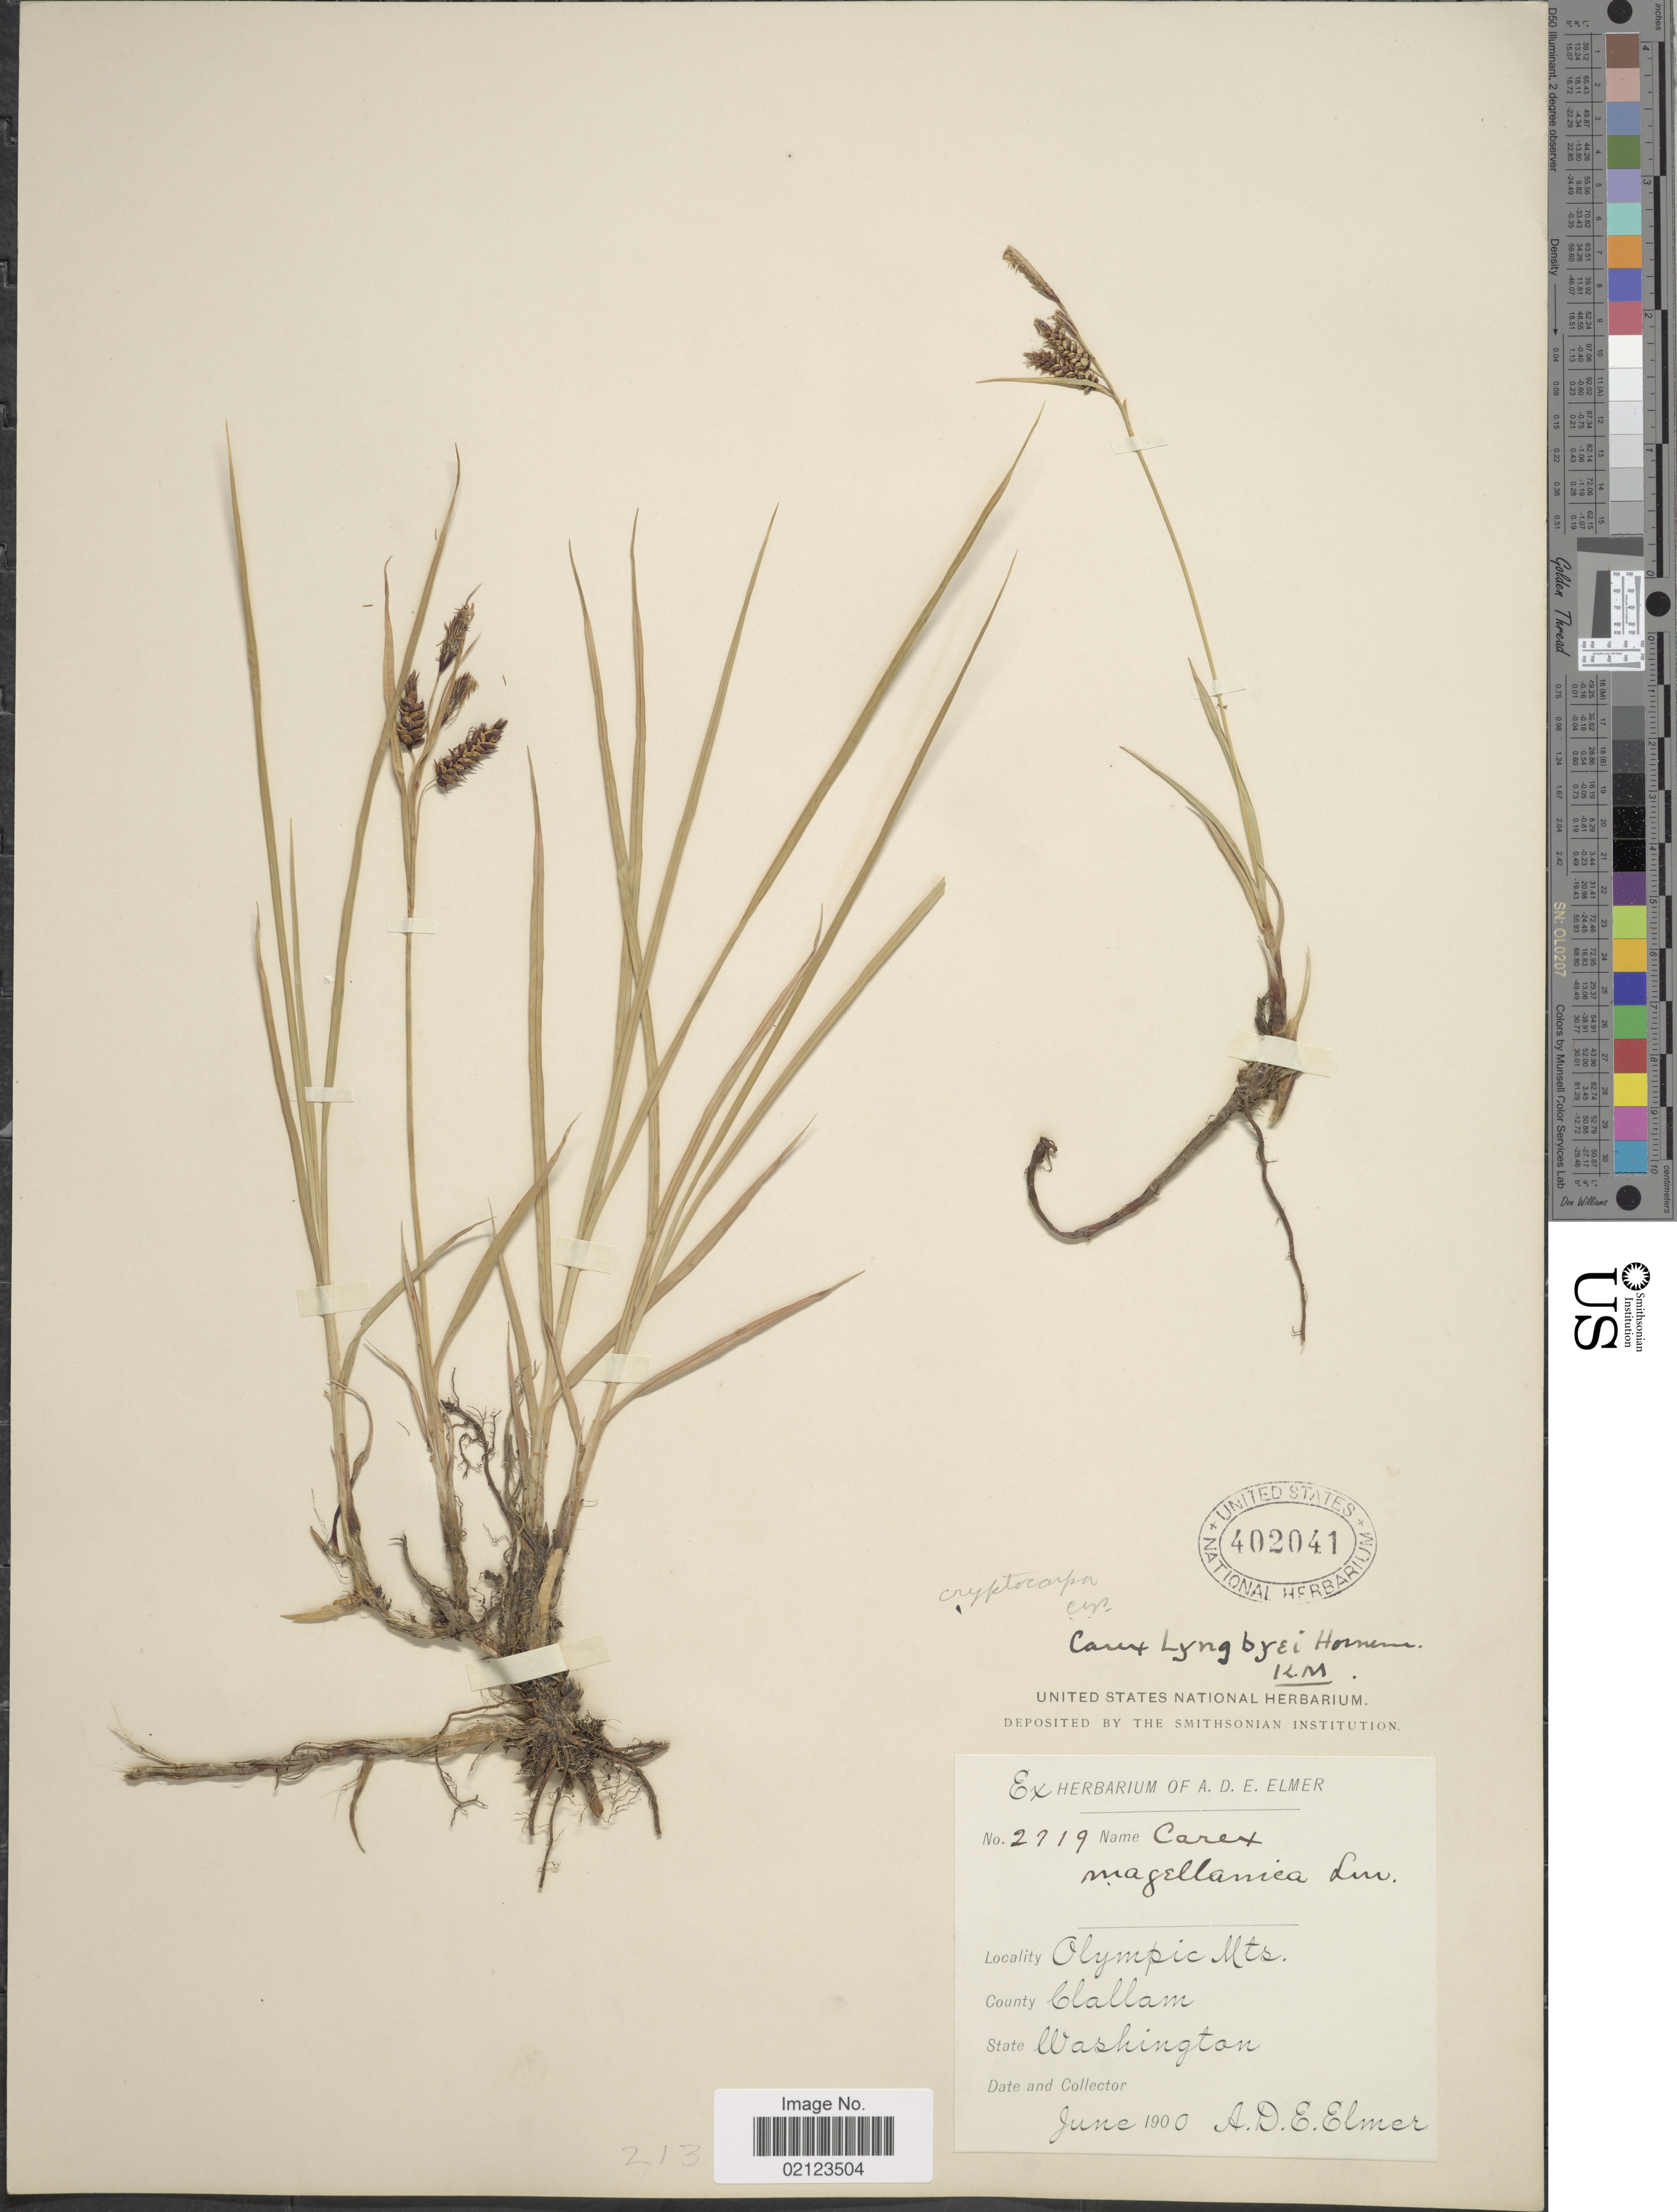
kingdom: Plantae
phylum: Tracheophyta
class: Liliopsida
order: Poales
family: Cyperaceae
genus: Carex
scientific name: Carex lyngbyei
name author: Hornem.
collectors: A. D. E. Elmer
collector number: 2719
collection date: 1900-06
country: United States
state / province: Washington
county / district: Clallam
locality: Olympic Mts. County Clallam. State Washington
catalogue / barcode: US 402041